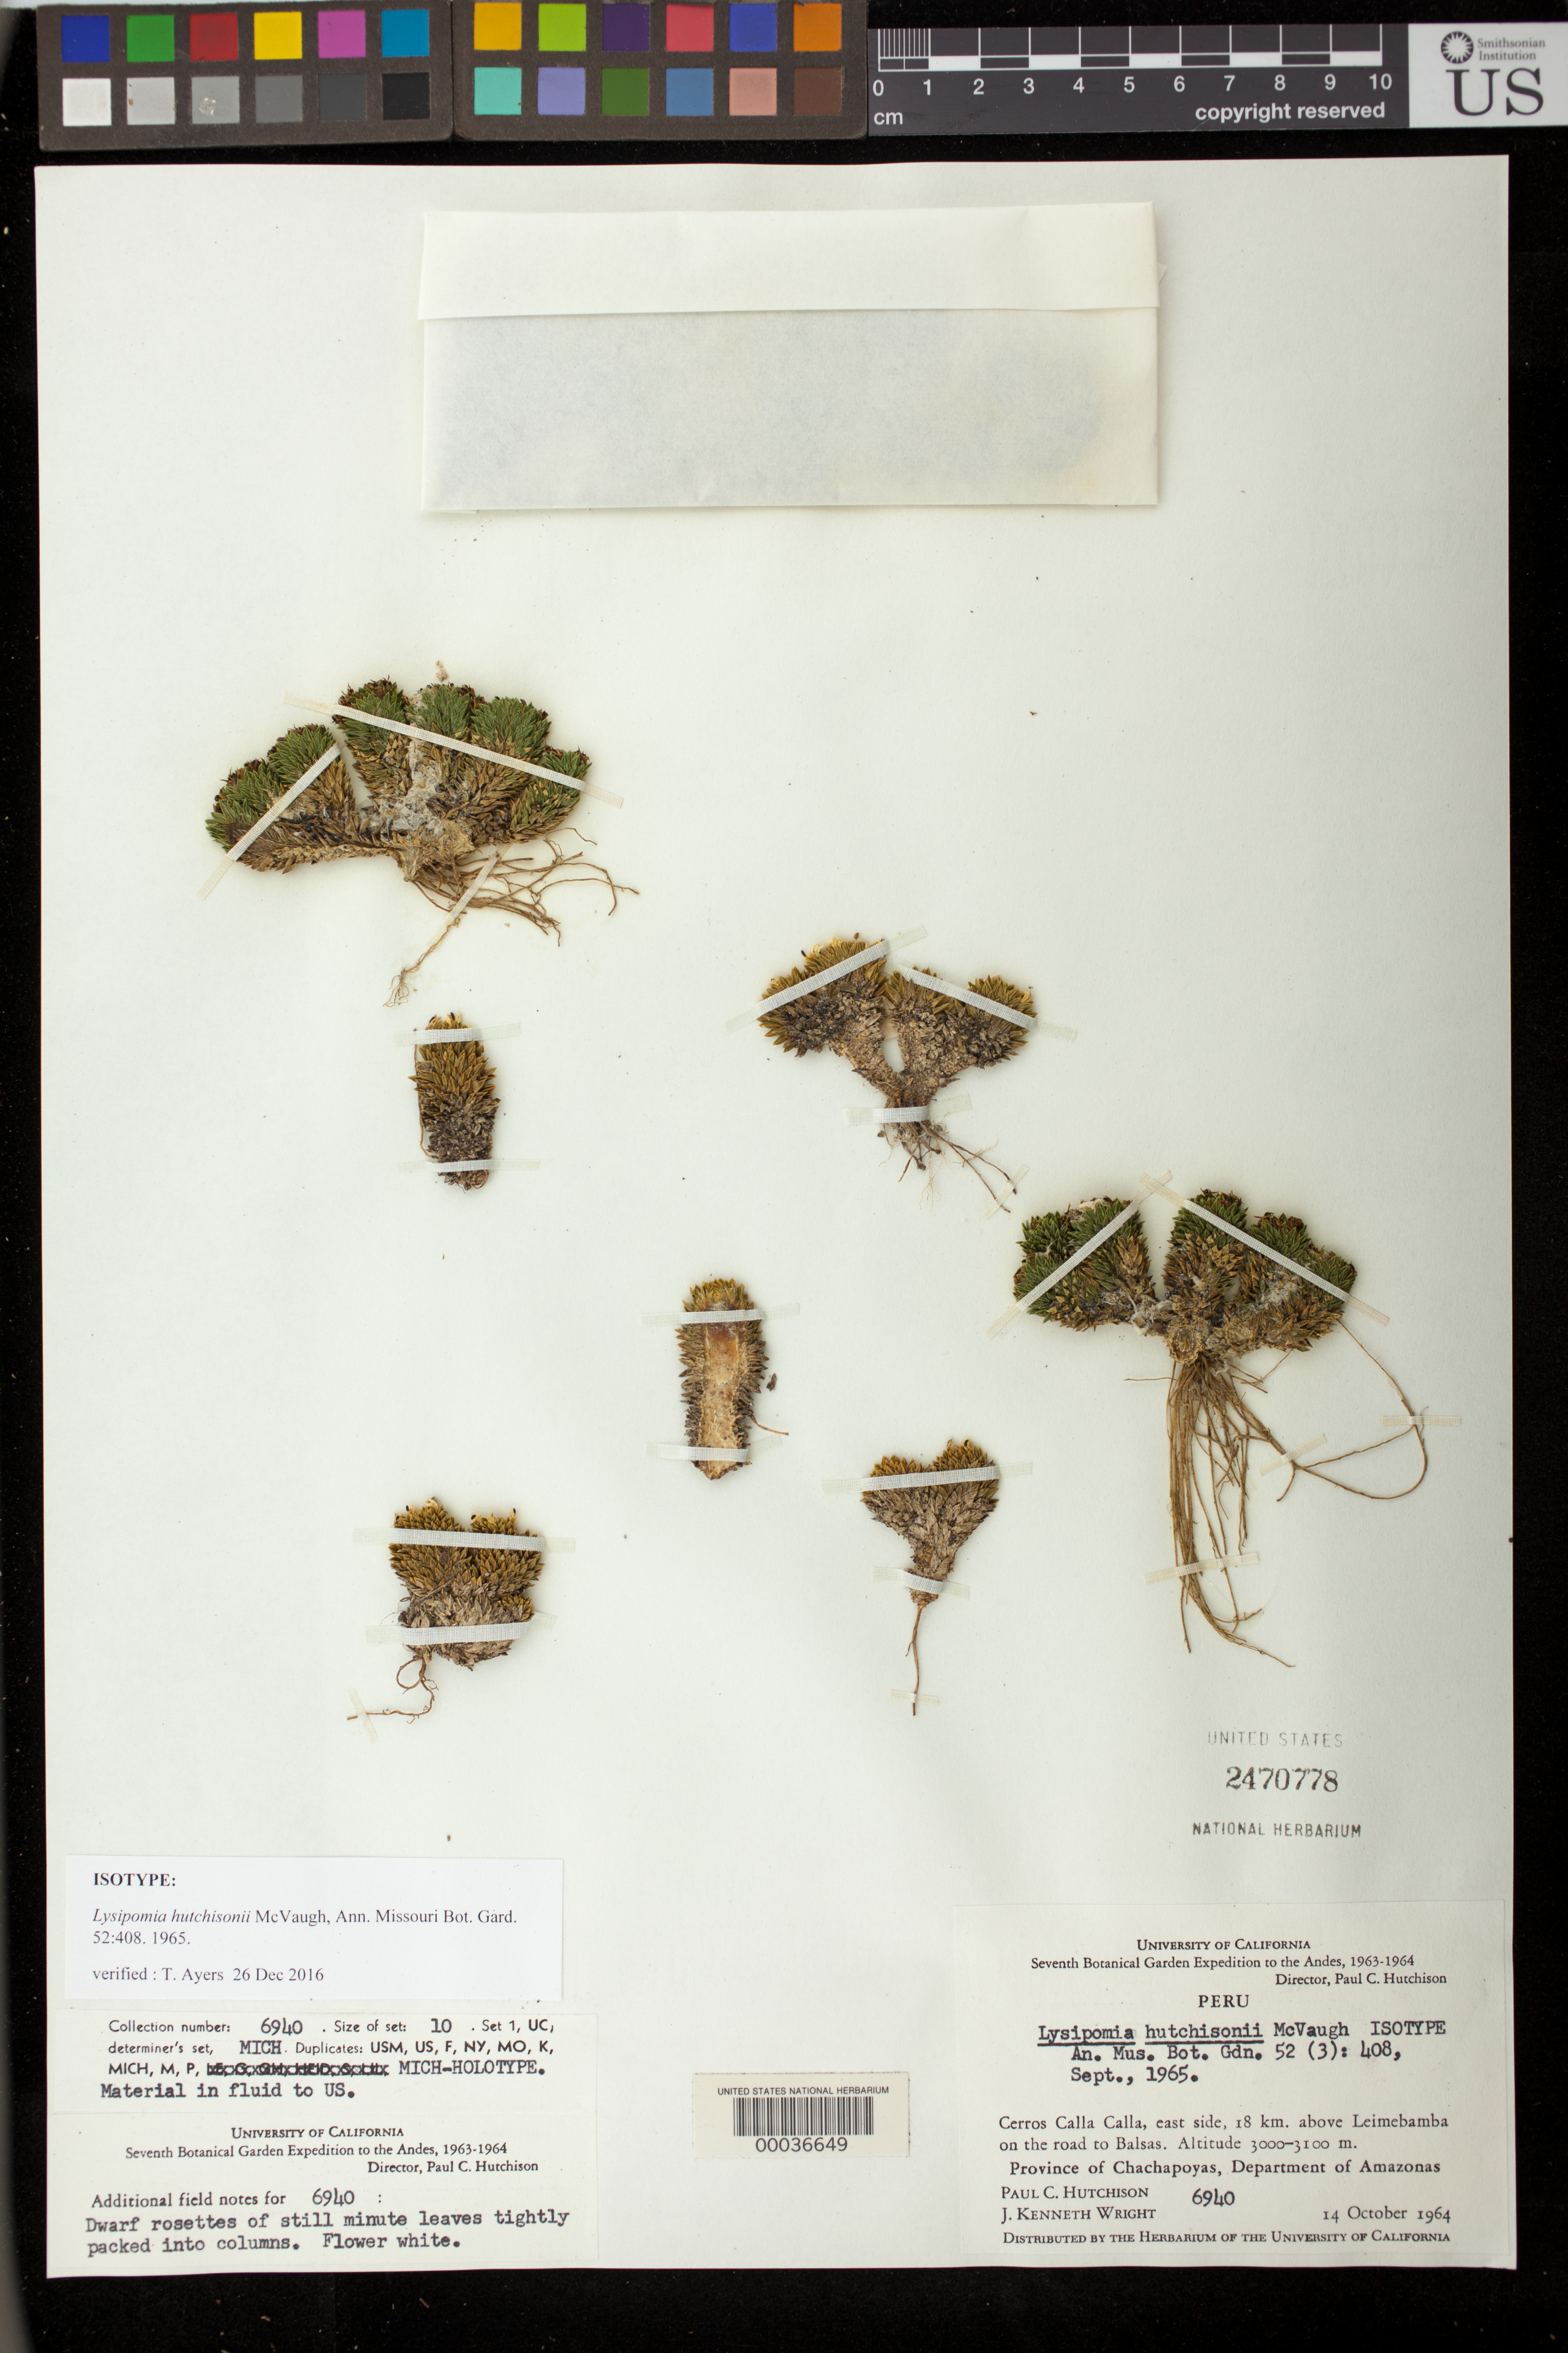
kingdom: Plantae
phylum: Tracheophyta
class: Magnoliopsida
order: Asterales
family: Campanulaceae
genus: Lysipomia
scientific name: Lysipomia hutchisonii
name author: McVaugh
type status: Isotype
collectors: P. C. Hutchison & J. K. Wright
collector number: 6940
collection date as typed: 14 Oct 1964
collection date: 1964-10-14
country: Peru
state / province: Amazonas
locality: Cerros Calla-Calla, east side, 18 km above Leimebamba on the road to Balsas. Province of Chachapoyas, Department of Amazonas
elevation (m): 3000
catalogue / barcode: US 2470778